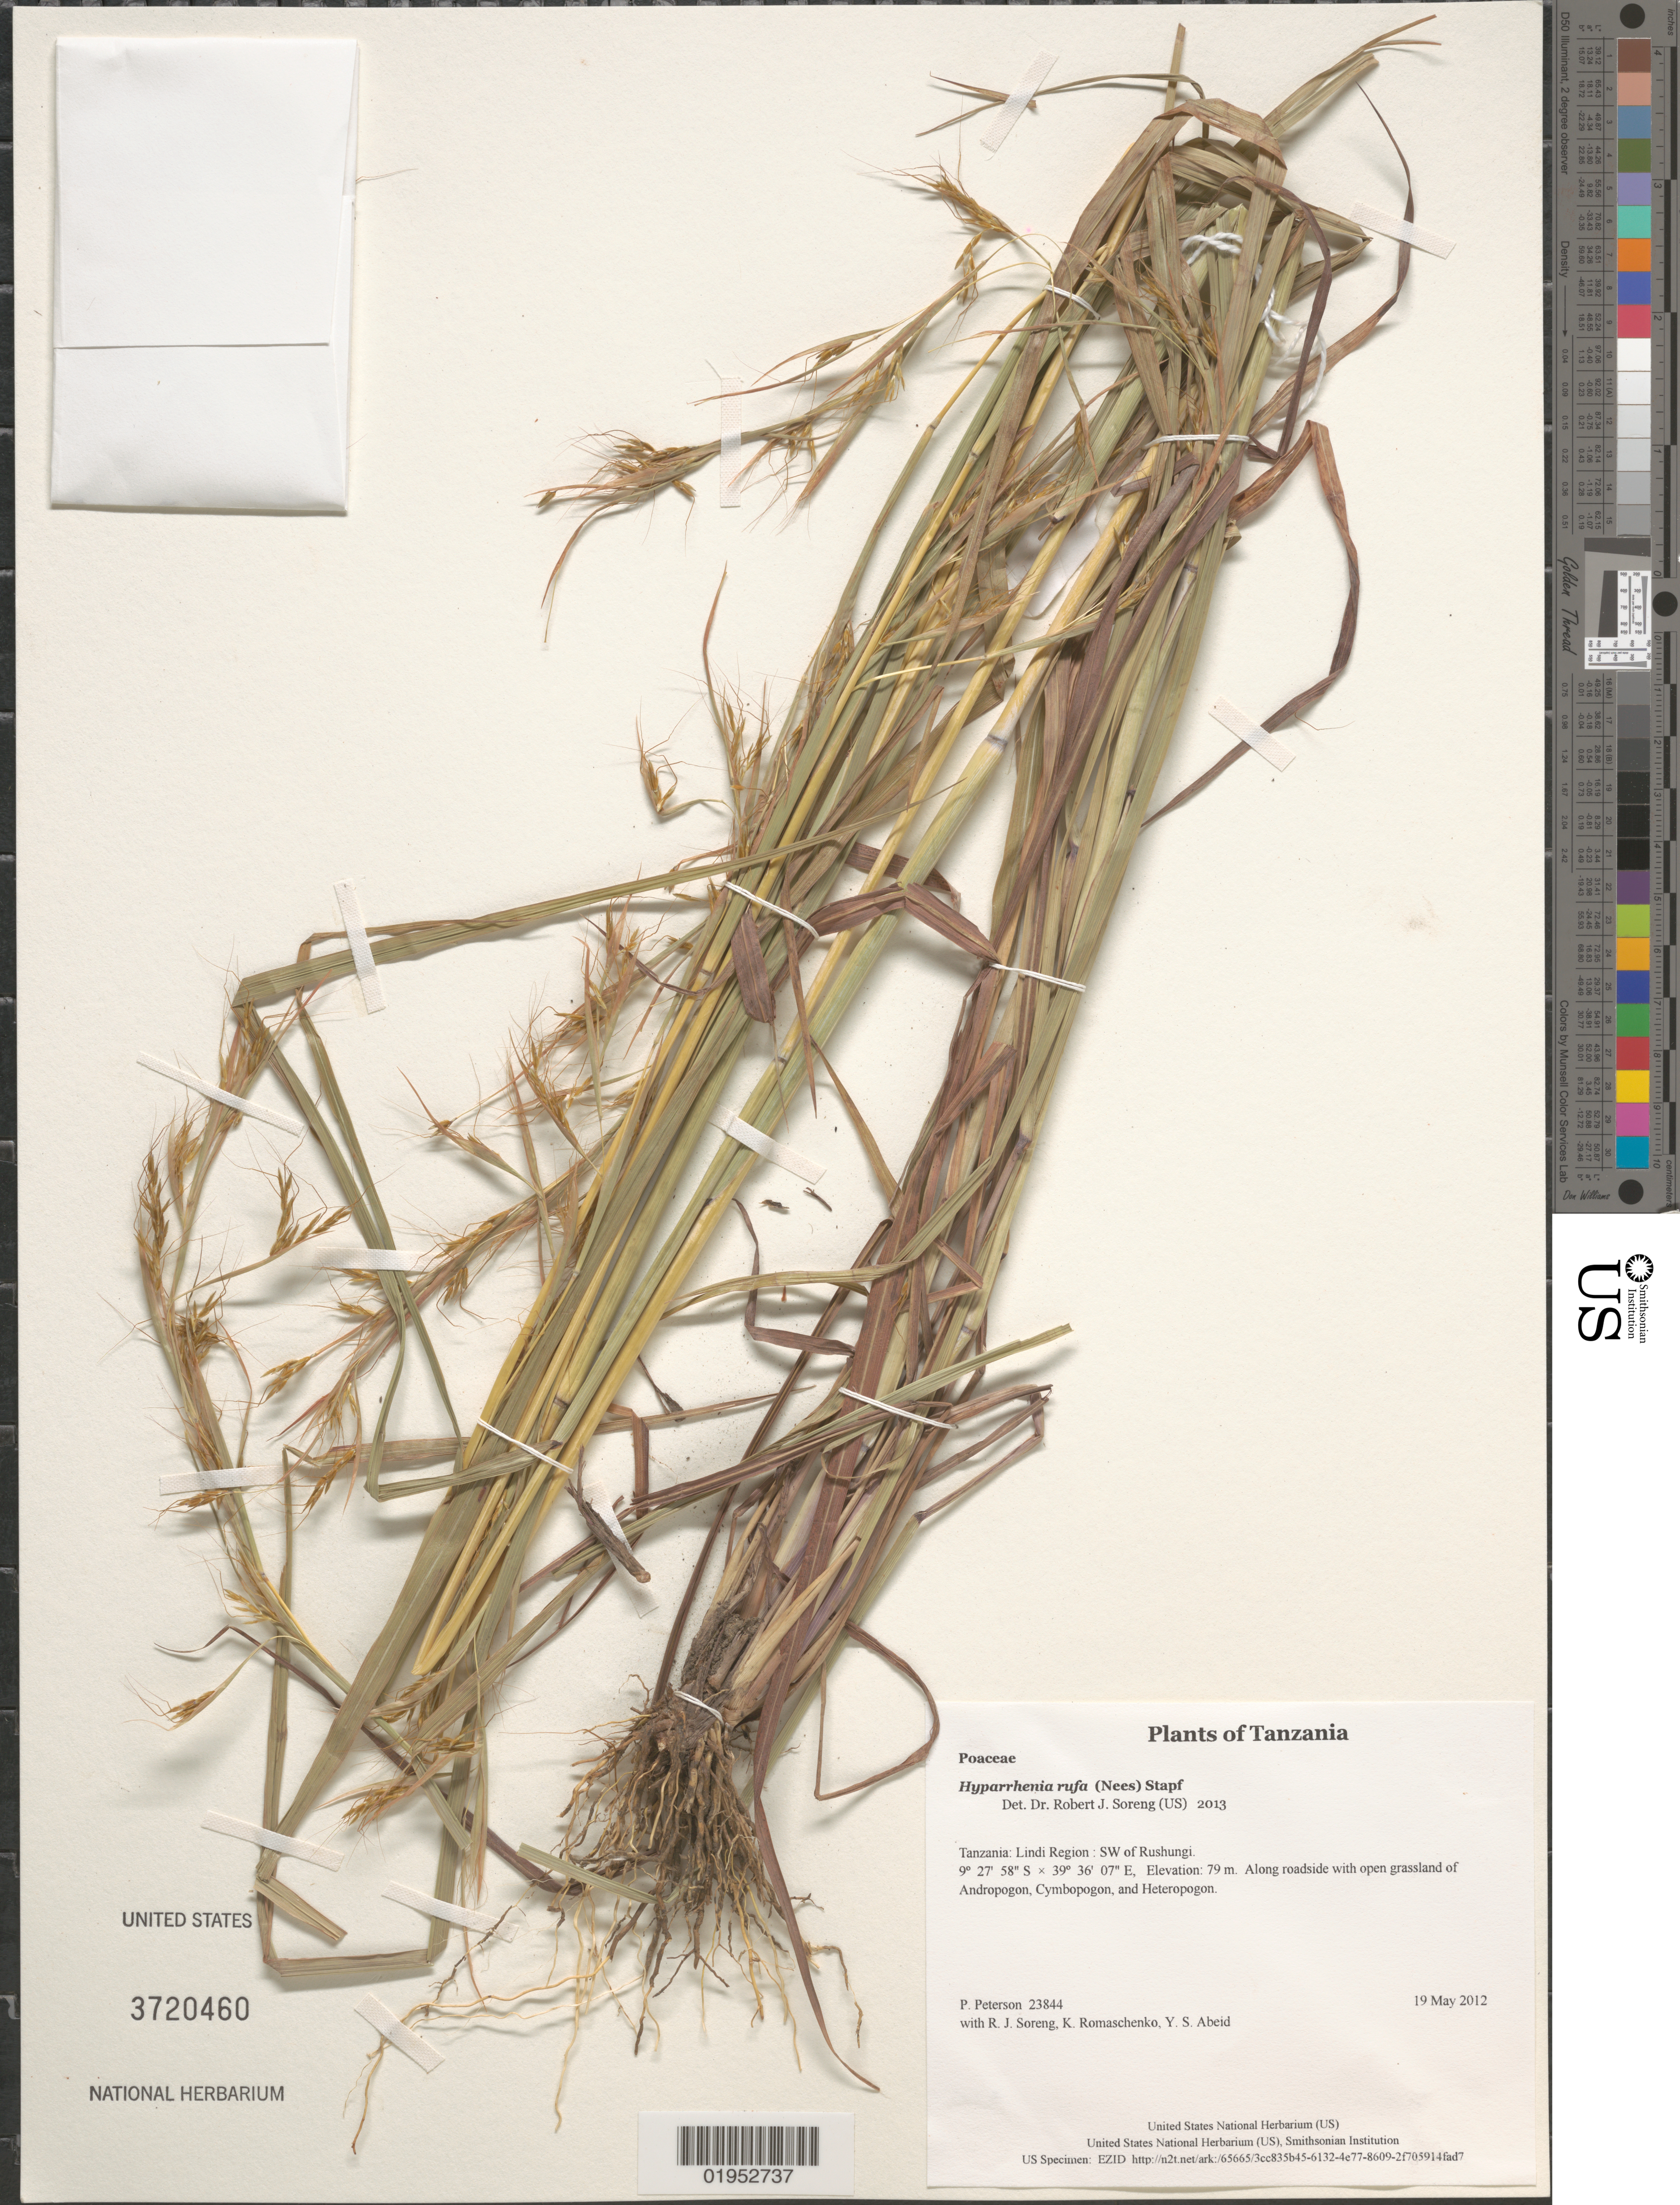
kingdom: Plantae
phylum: Tracheophyta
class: Liliopsida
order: Poales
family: Poaceae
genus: Hyparrhenia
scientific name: Hyparrhenia rufa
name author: (Nees) Stapf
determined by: Soreng, Robert J., Research Associate (BOT), Smithsonian Institution - National Museum of Natural History (UNITED STATES)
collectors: P. M. Peterson, R. J. Soreng, K. Romaschenko & Y. Abeid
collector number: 23844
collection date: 2012-05-19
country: Tanzania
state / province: Lindi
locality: SW of Rushungi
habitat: Along roadside with open grassland of Andropogon, Cymbopogon, and Heteropogon.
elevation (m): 79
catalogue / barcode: US 3720460